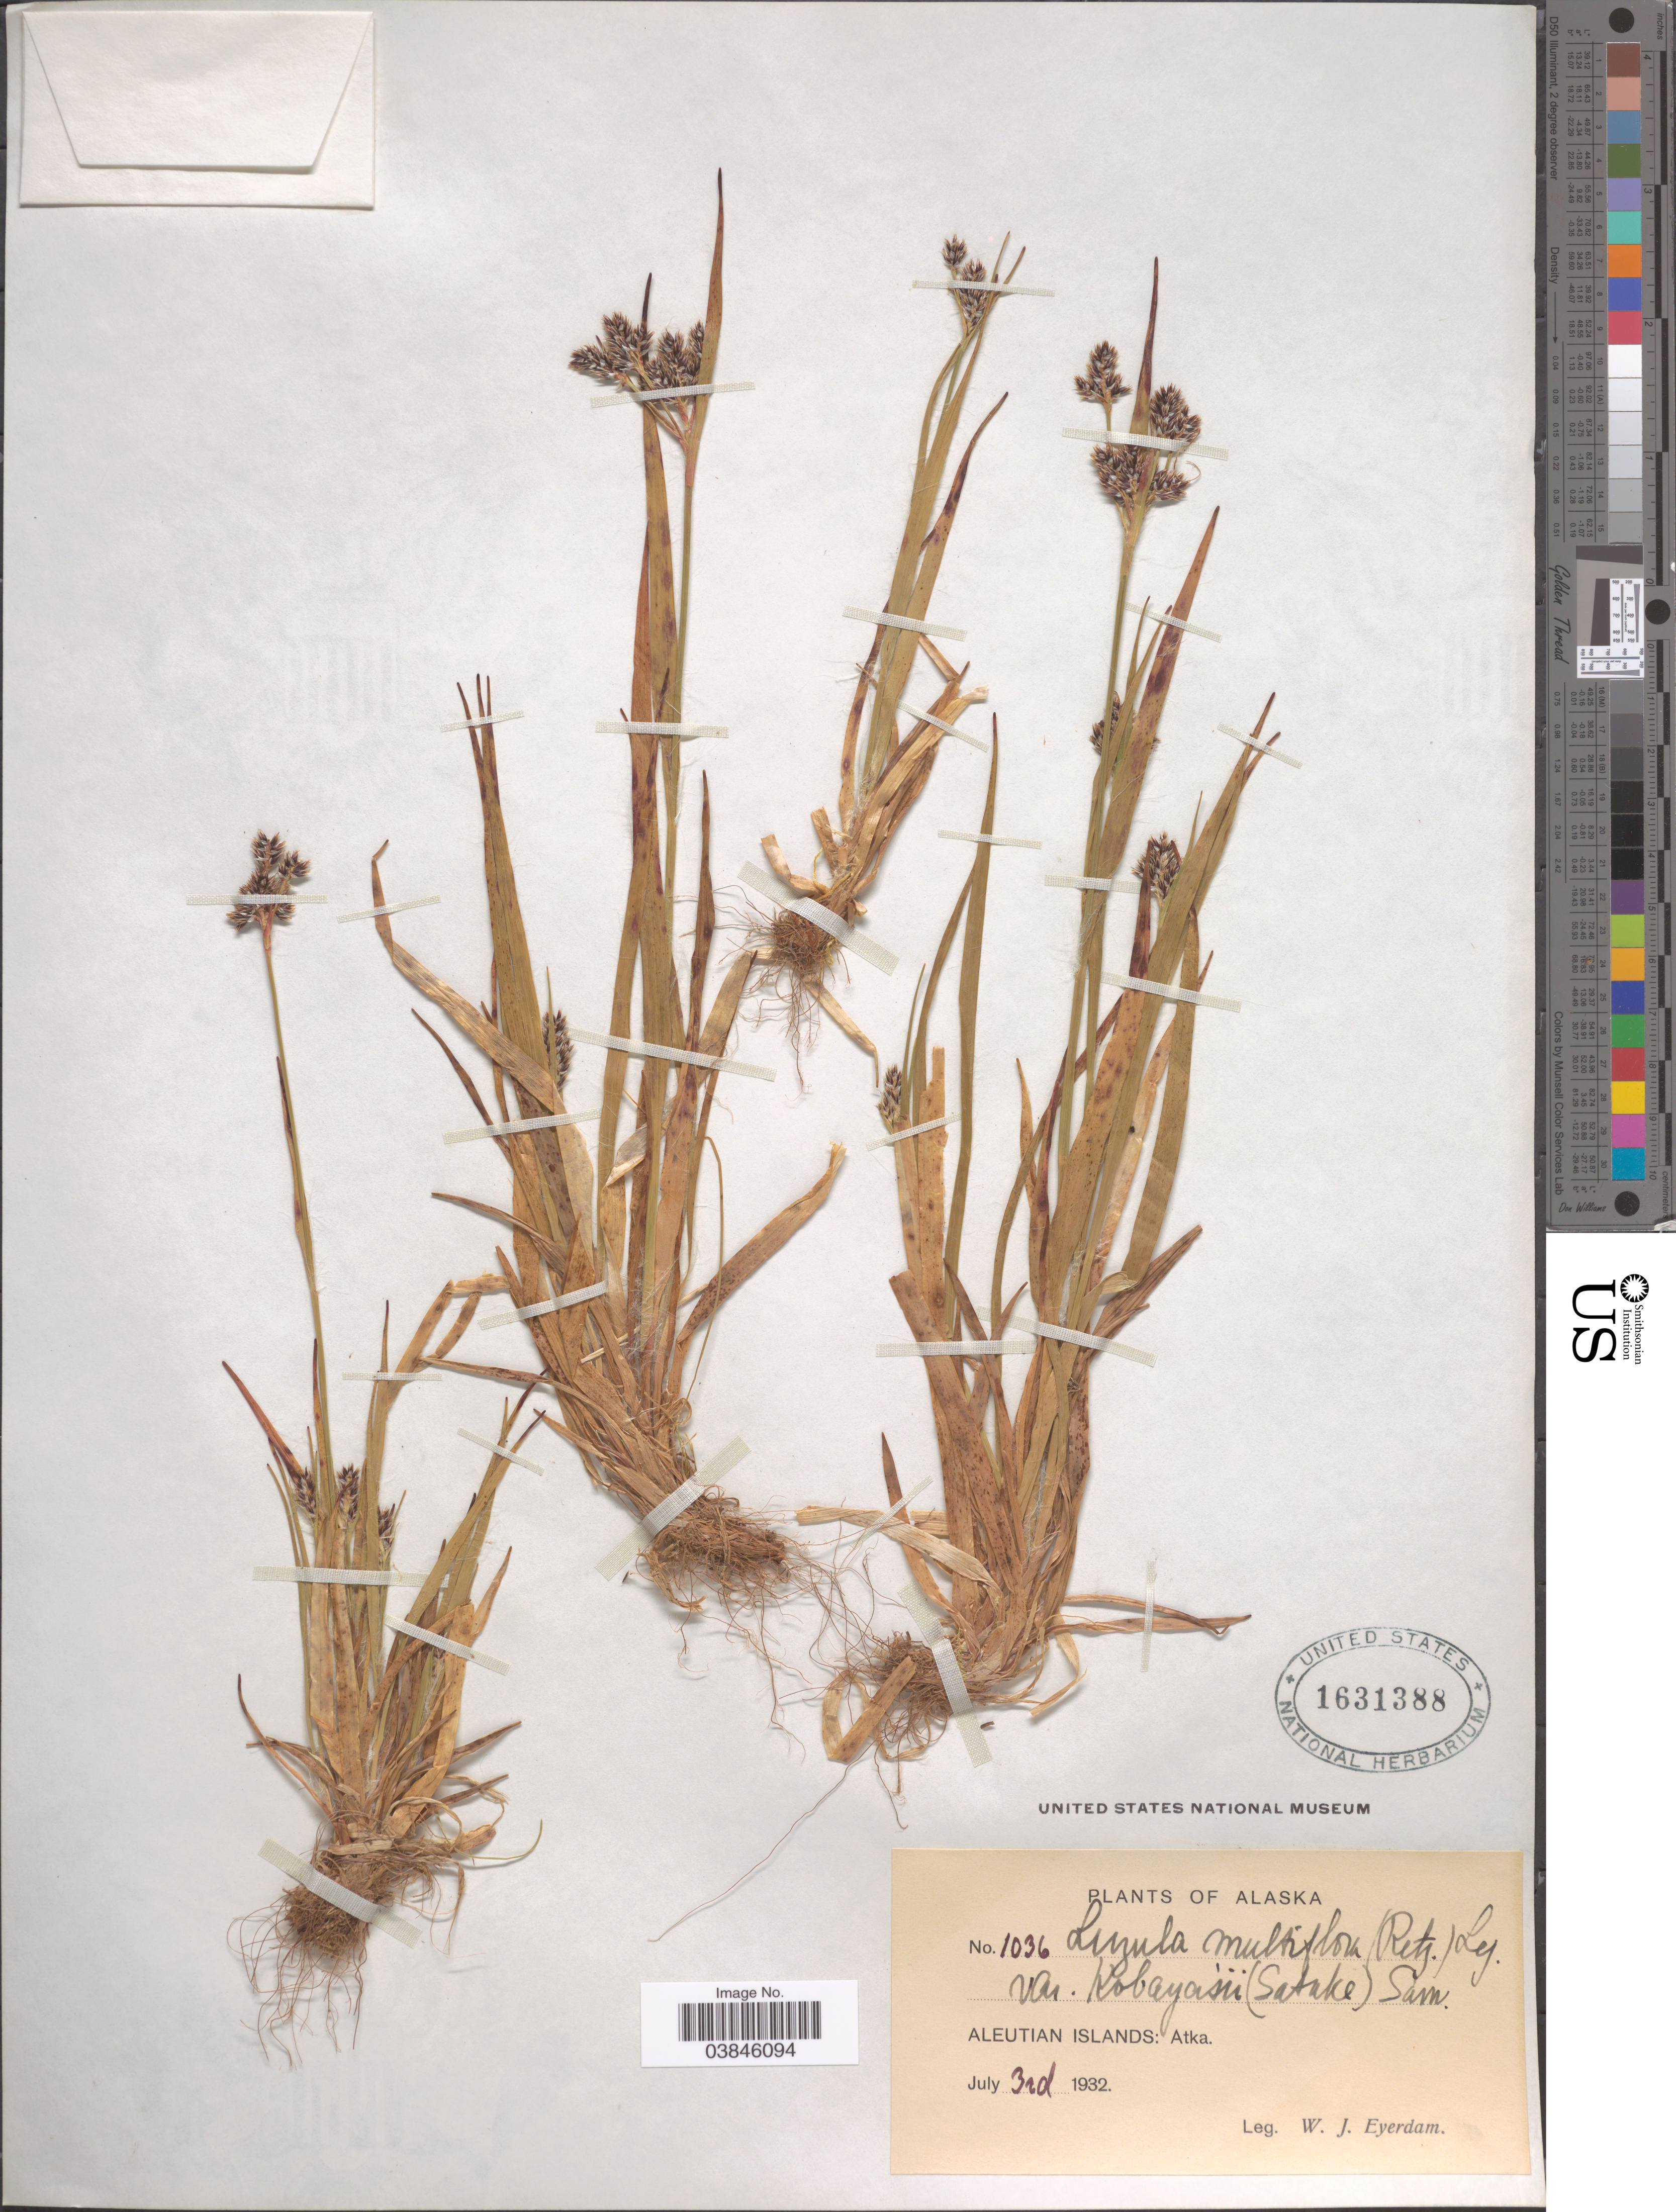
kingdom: Plantae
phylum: Tracheophyta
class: Liliopsida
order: Poales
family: Juncaceae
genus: Luzula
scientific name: Luzula multiflora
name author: (Ehrh.) Lej.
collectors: W. J. Eyerdam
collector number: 1036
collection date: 1932-07-03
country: United States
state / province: Alaska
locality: Aleutian Islands: Atka.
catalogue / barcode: US 1631388